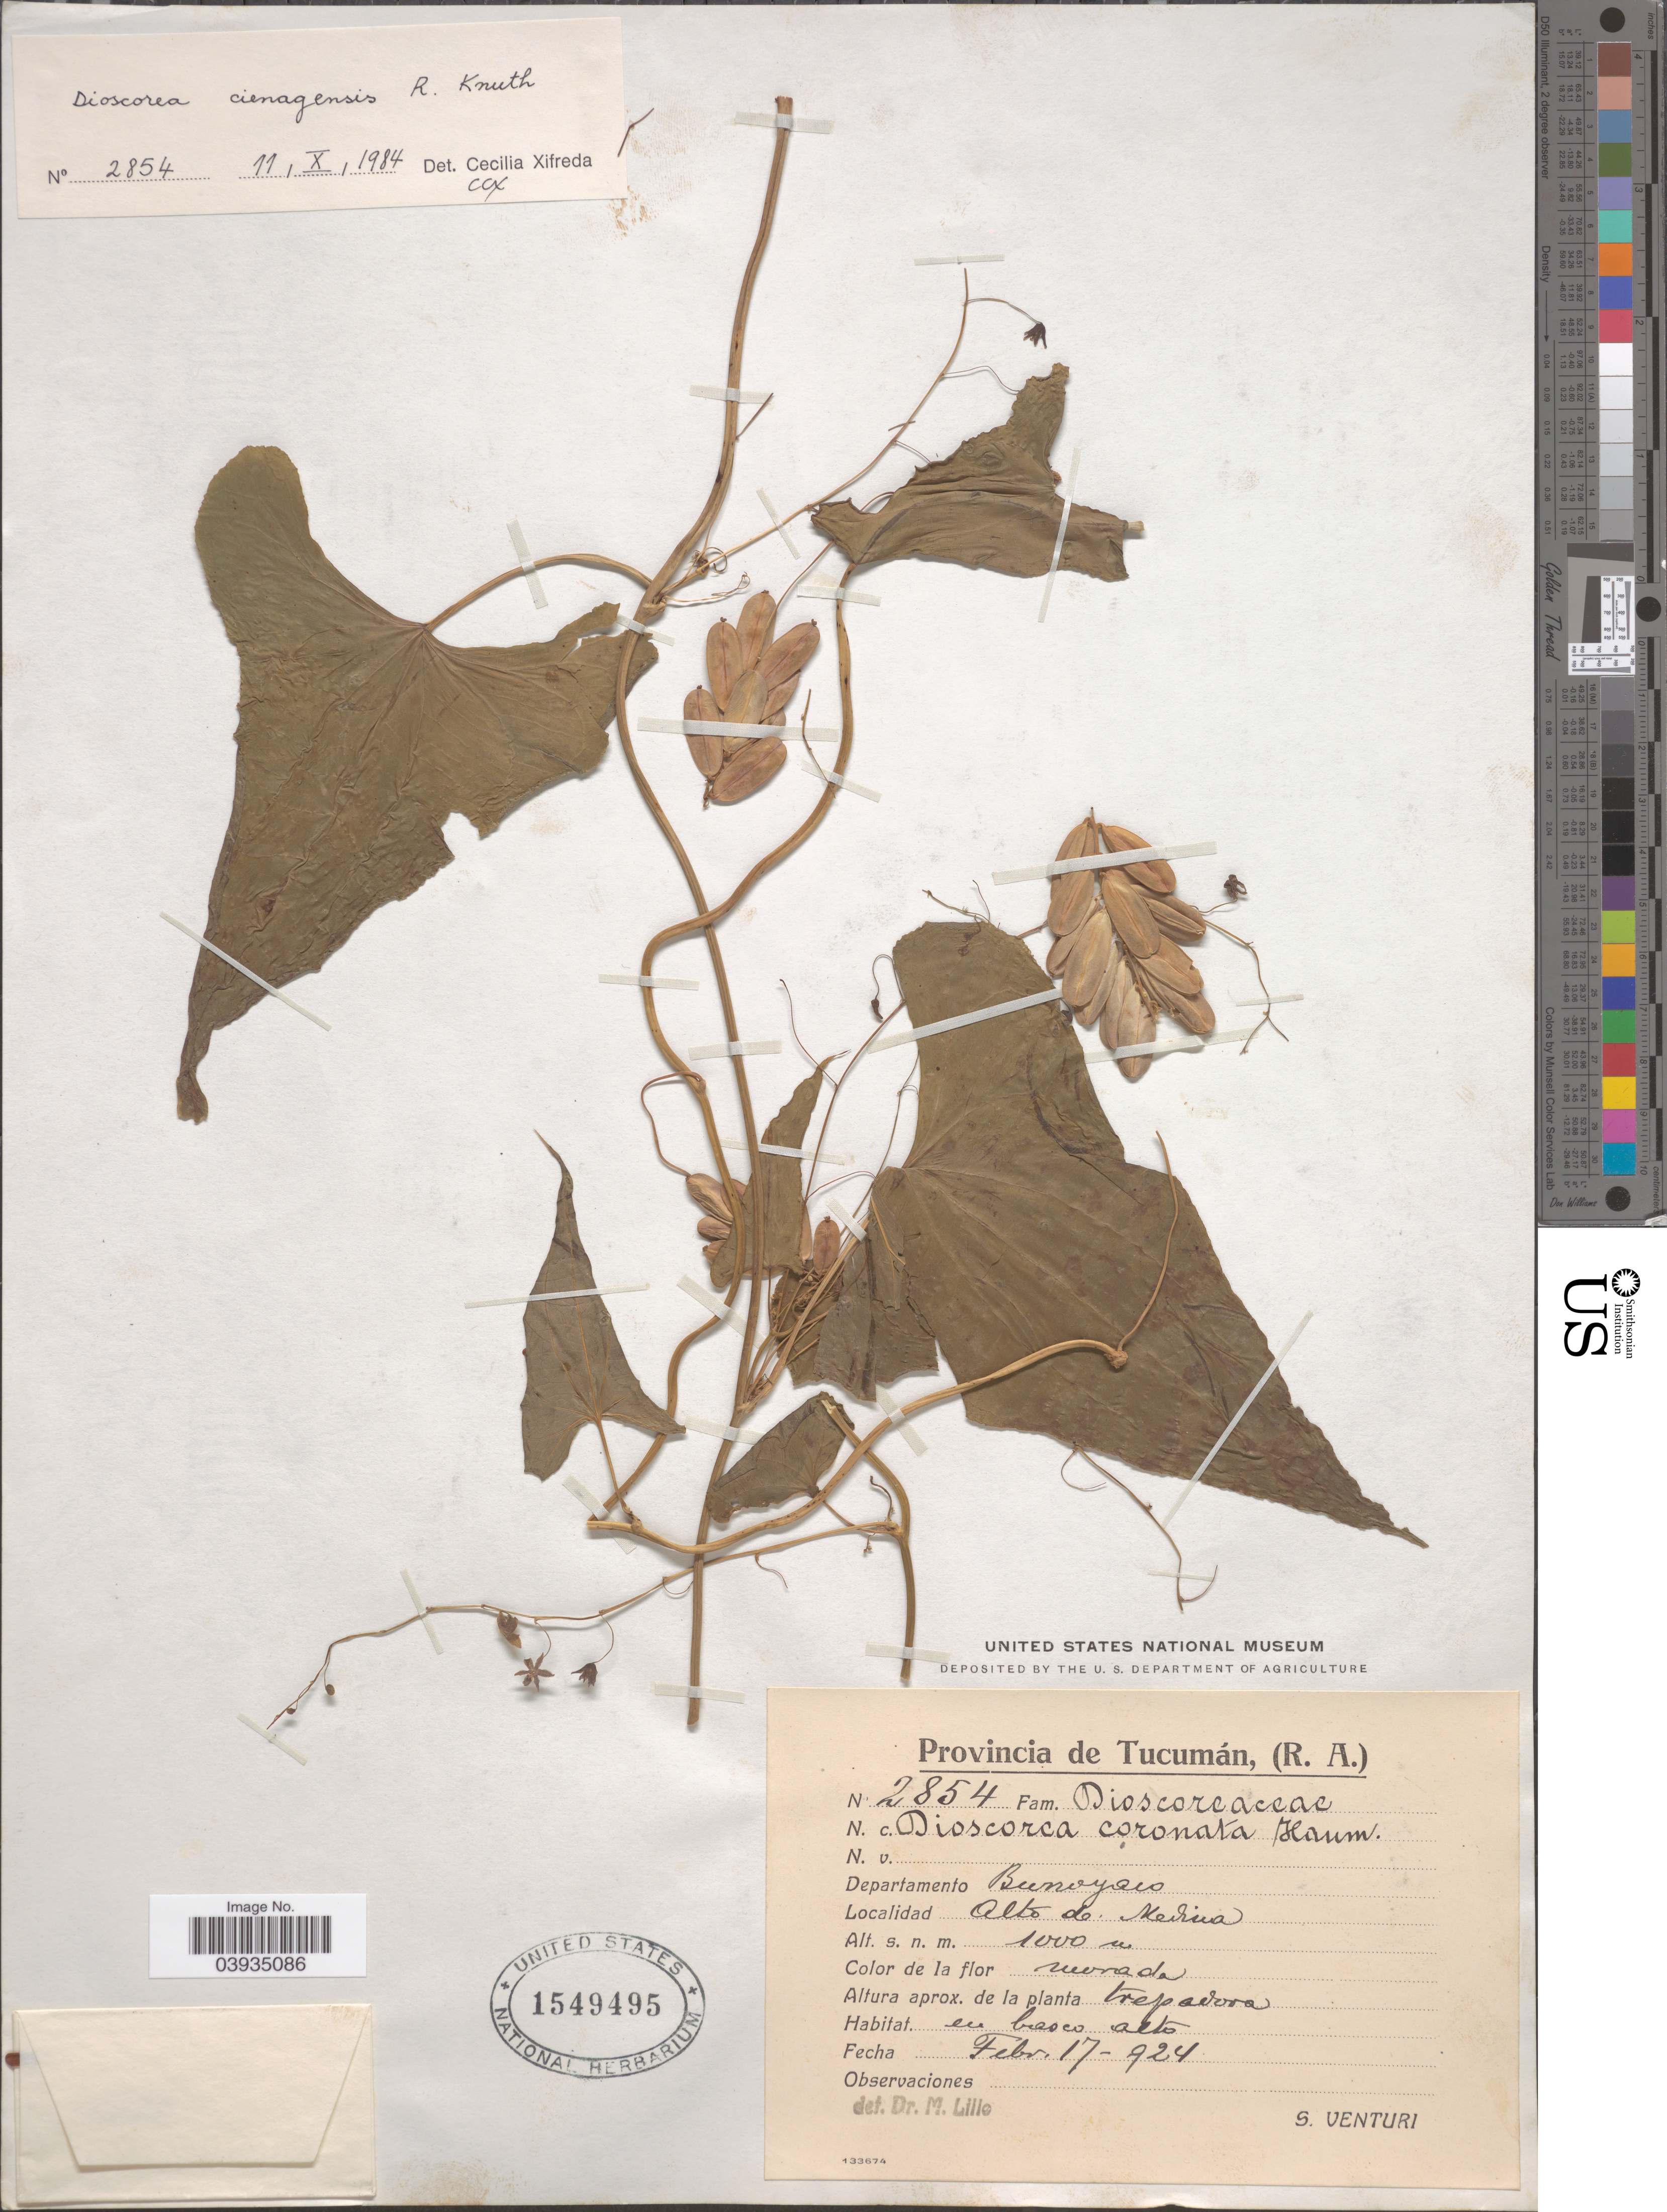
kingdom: Plantae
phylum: Tracheophyta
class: Liliopsida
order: Dioscoreales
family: Dioscoreaceae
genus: Dioscorea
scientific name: Dioscorea cienegensis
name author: R. Knuth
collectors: S. Venturi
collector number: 2854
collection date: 1924-02-17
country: Argentina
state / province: Tucuman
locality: Departamento Burruyacú. Alto de Medina.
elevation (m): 1000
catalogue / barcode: US 1549495